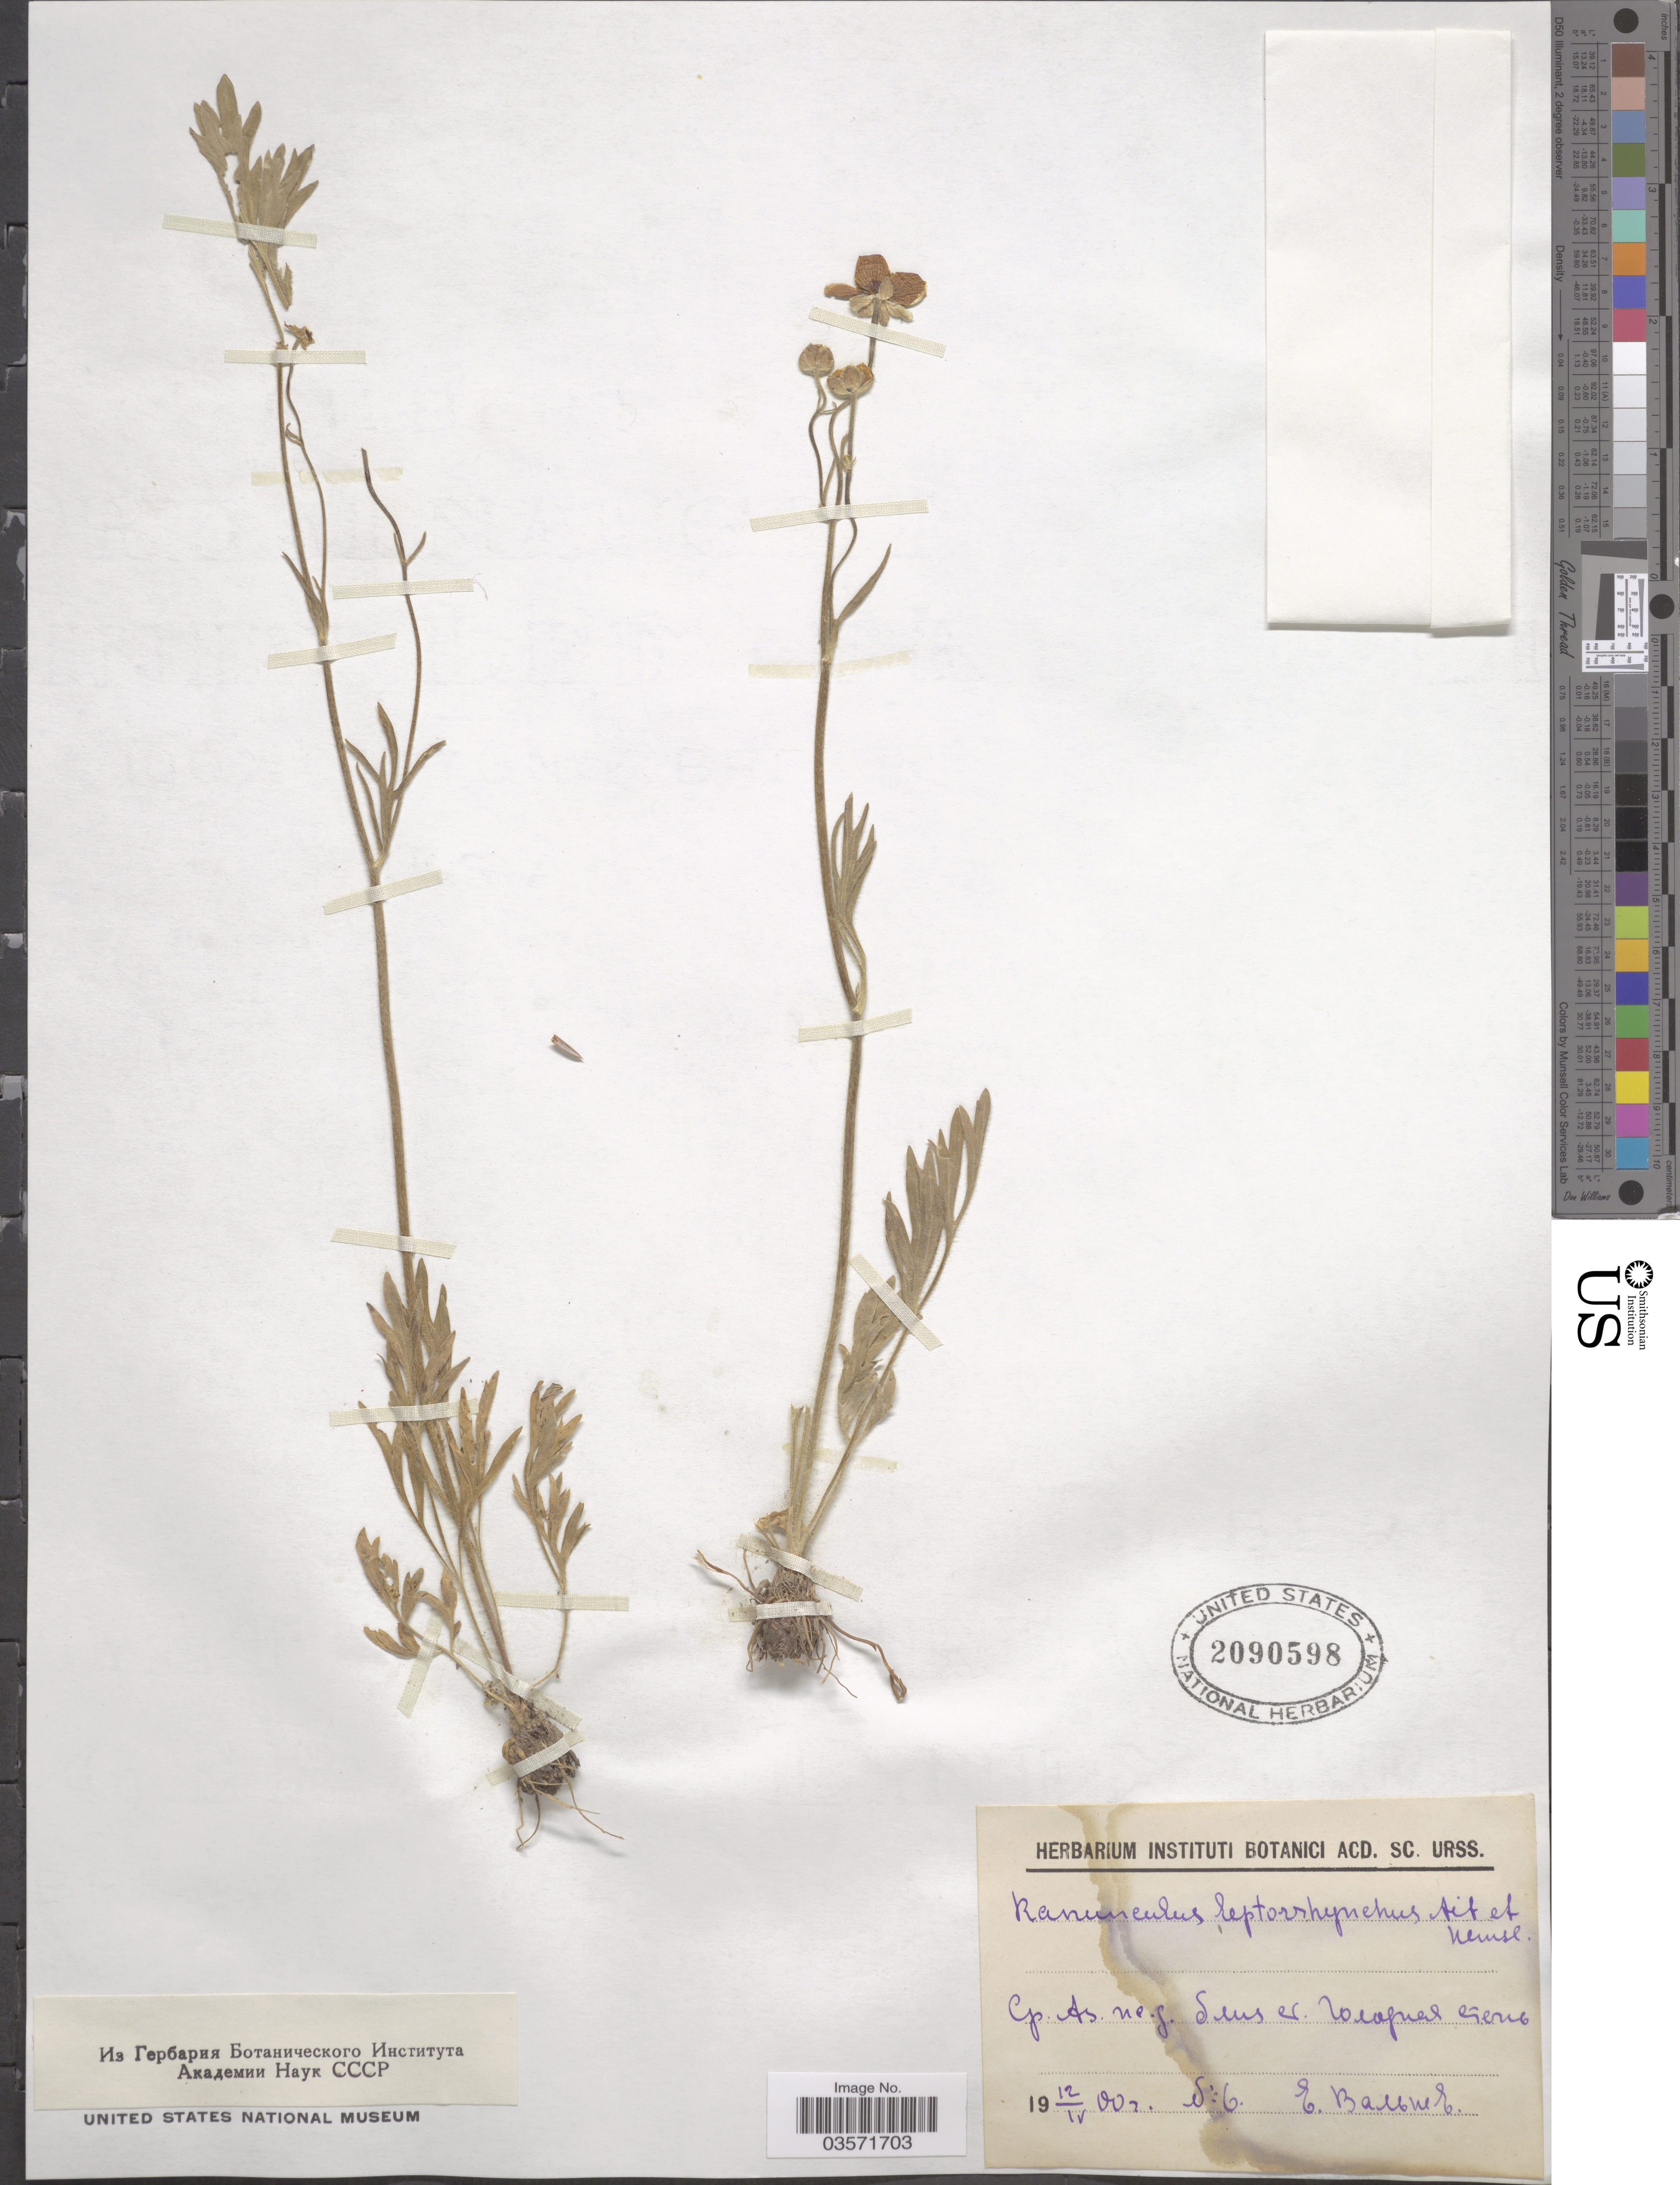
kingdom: Plantae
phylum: Tracheophyta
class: Magnoliopsida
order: Ranunculales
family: Ranunculaceae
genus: Ranunculus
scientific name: Ranunculus leptorrhynchus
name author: Aitch. & Hemsl.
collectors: E. Valnev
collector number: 6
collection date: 1900-04-12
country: Uzbekistan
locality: Railroad Station Gulistan (Golodnaya Step).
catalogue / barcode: US 2090598